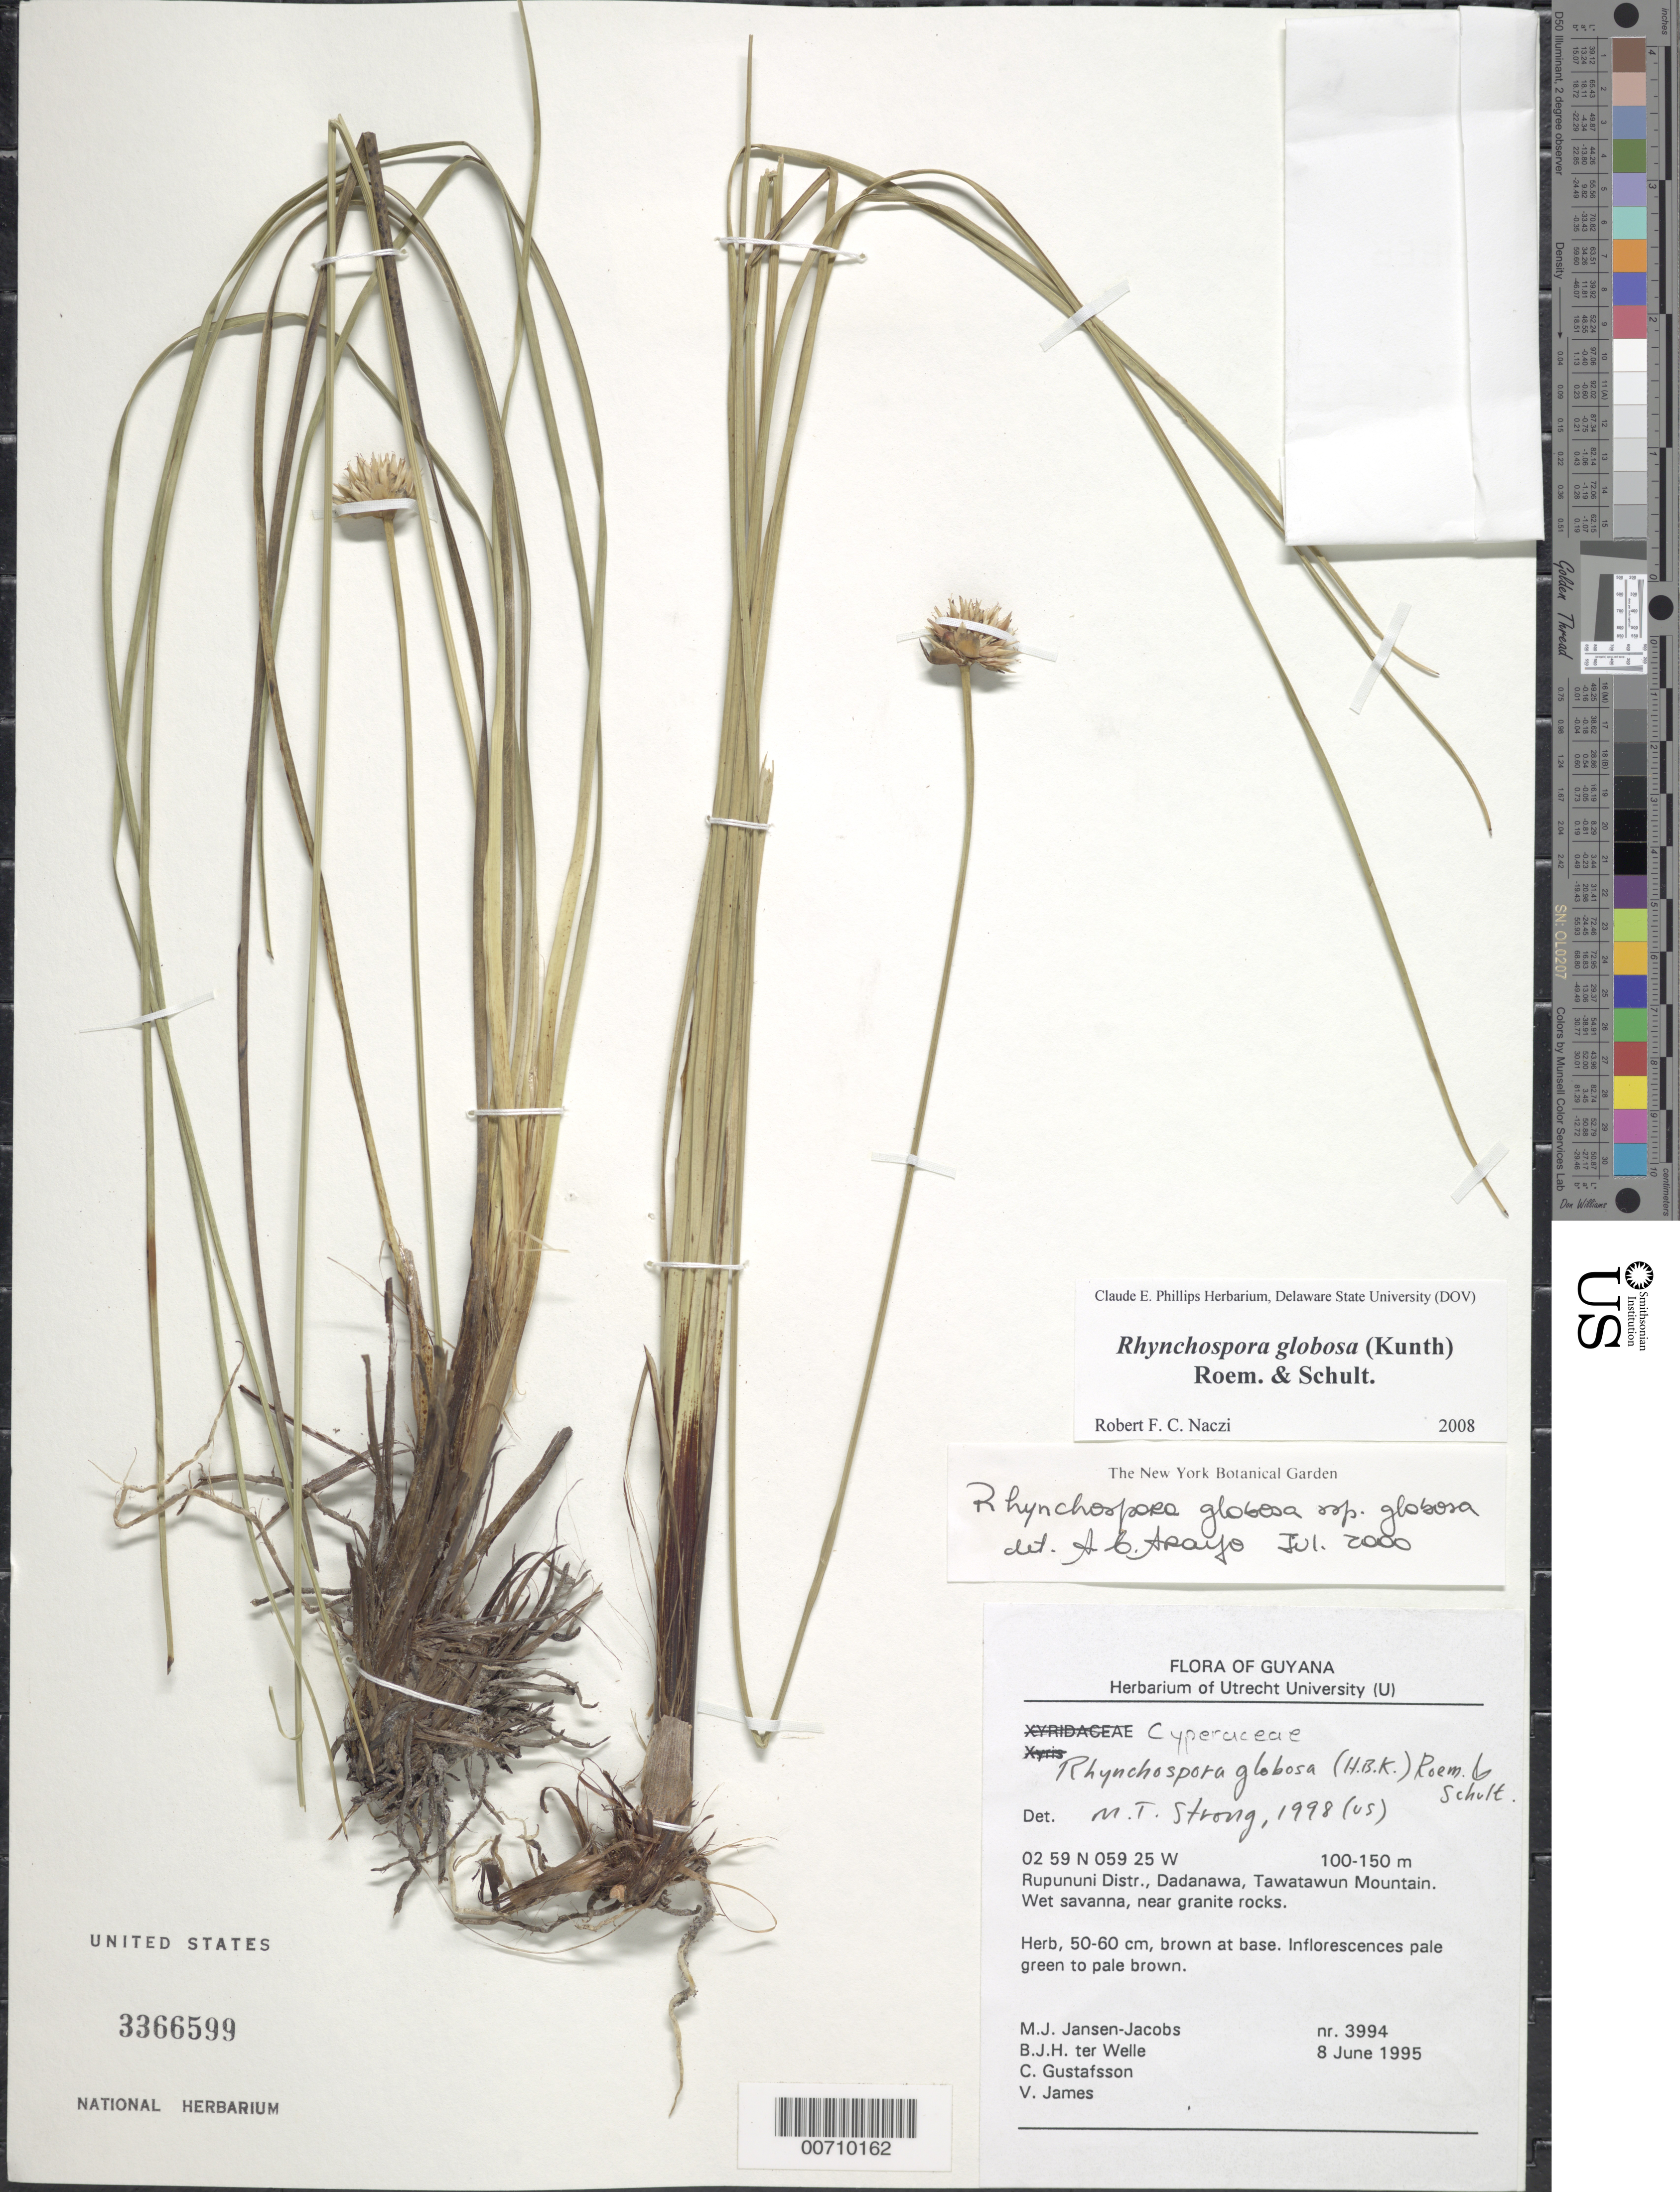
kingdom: Plantae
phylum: Tracheophyta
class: Liliopsida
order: Poales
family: Cyperaceae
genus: Rhynchospora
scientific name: Rhynchospora globosa subsp. globosa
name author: (Kunth) Roem. & Schult.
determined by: Aroufe, A. B.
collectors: M. J. Jansen-Jacobs, B. Welle, C. G. Gustafsson & V. James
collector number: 3994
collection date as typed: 8-Jun-95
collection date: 1995-06-08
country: Guyana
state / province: U. Takutu-U. Essequibo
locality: Dadanawa, Tawatawun Mt., Rupununi District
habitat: Wet savanna, near granite rocks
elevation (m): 100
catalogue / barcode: US 3366599